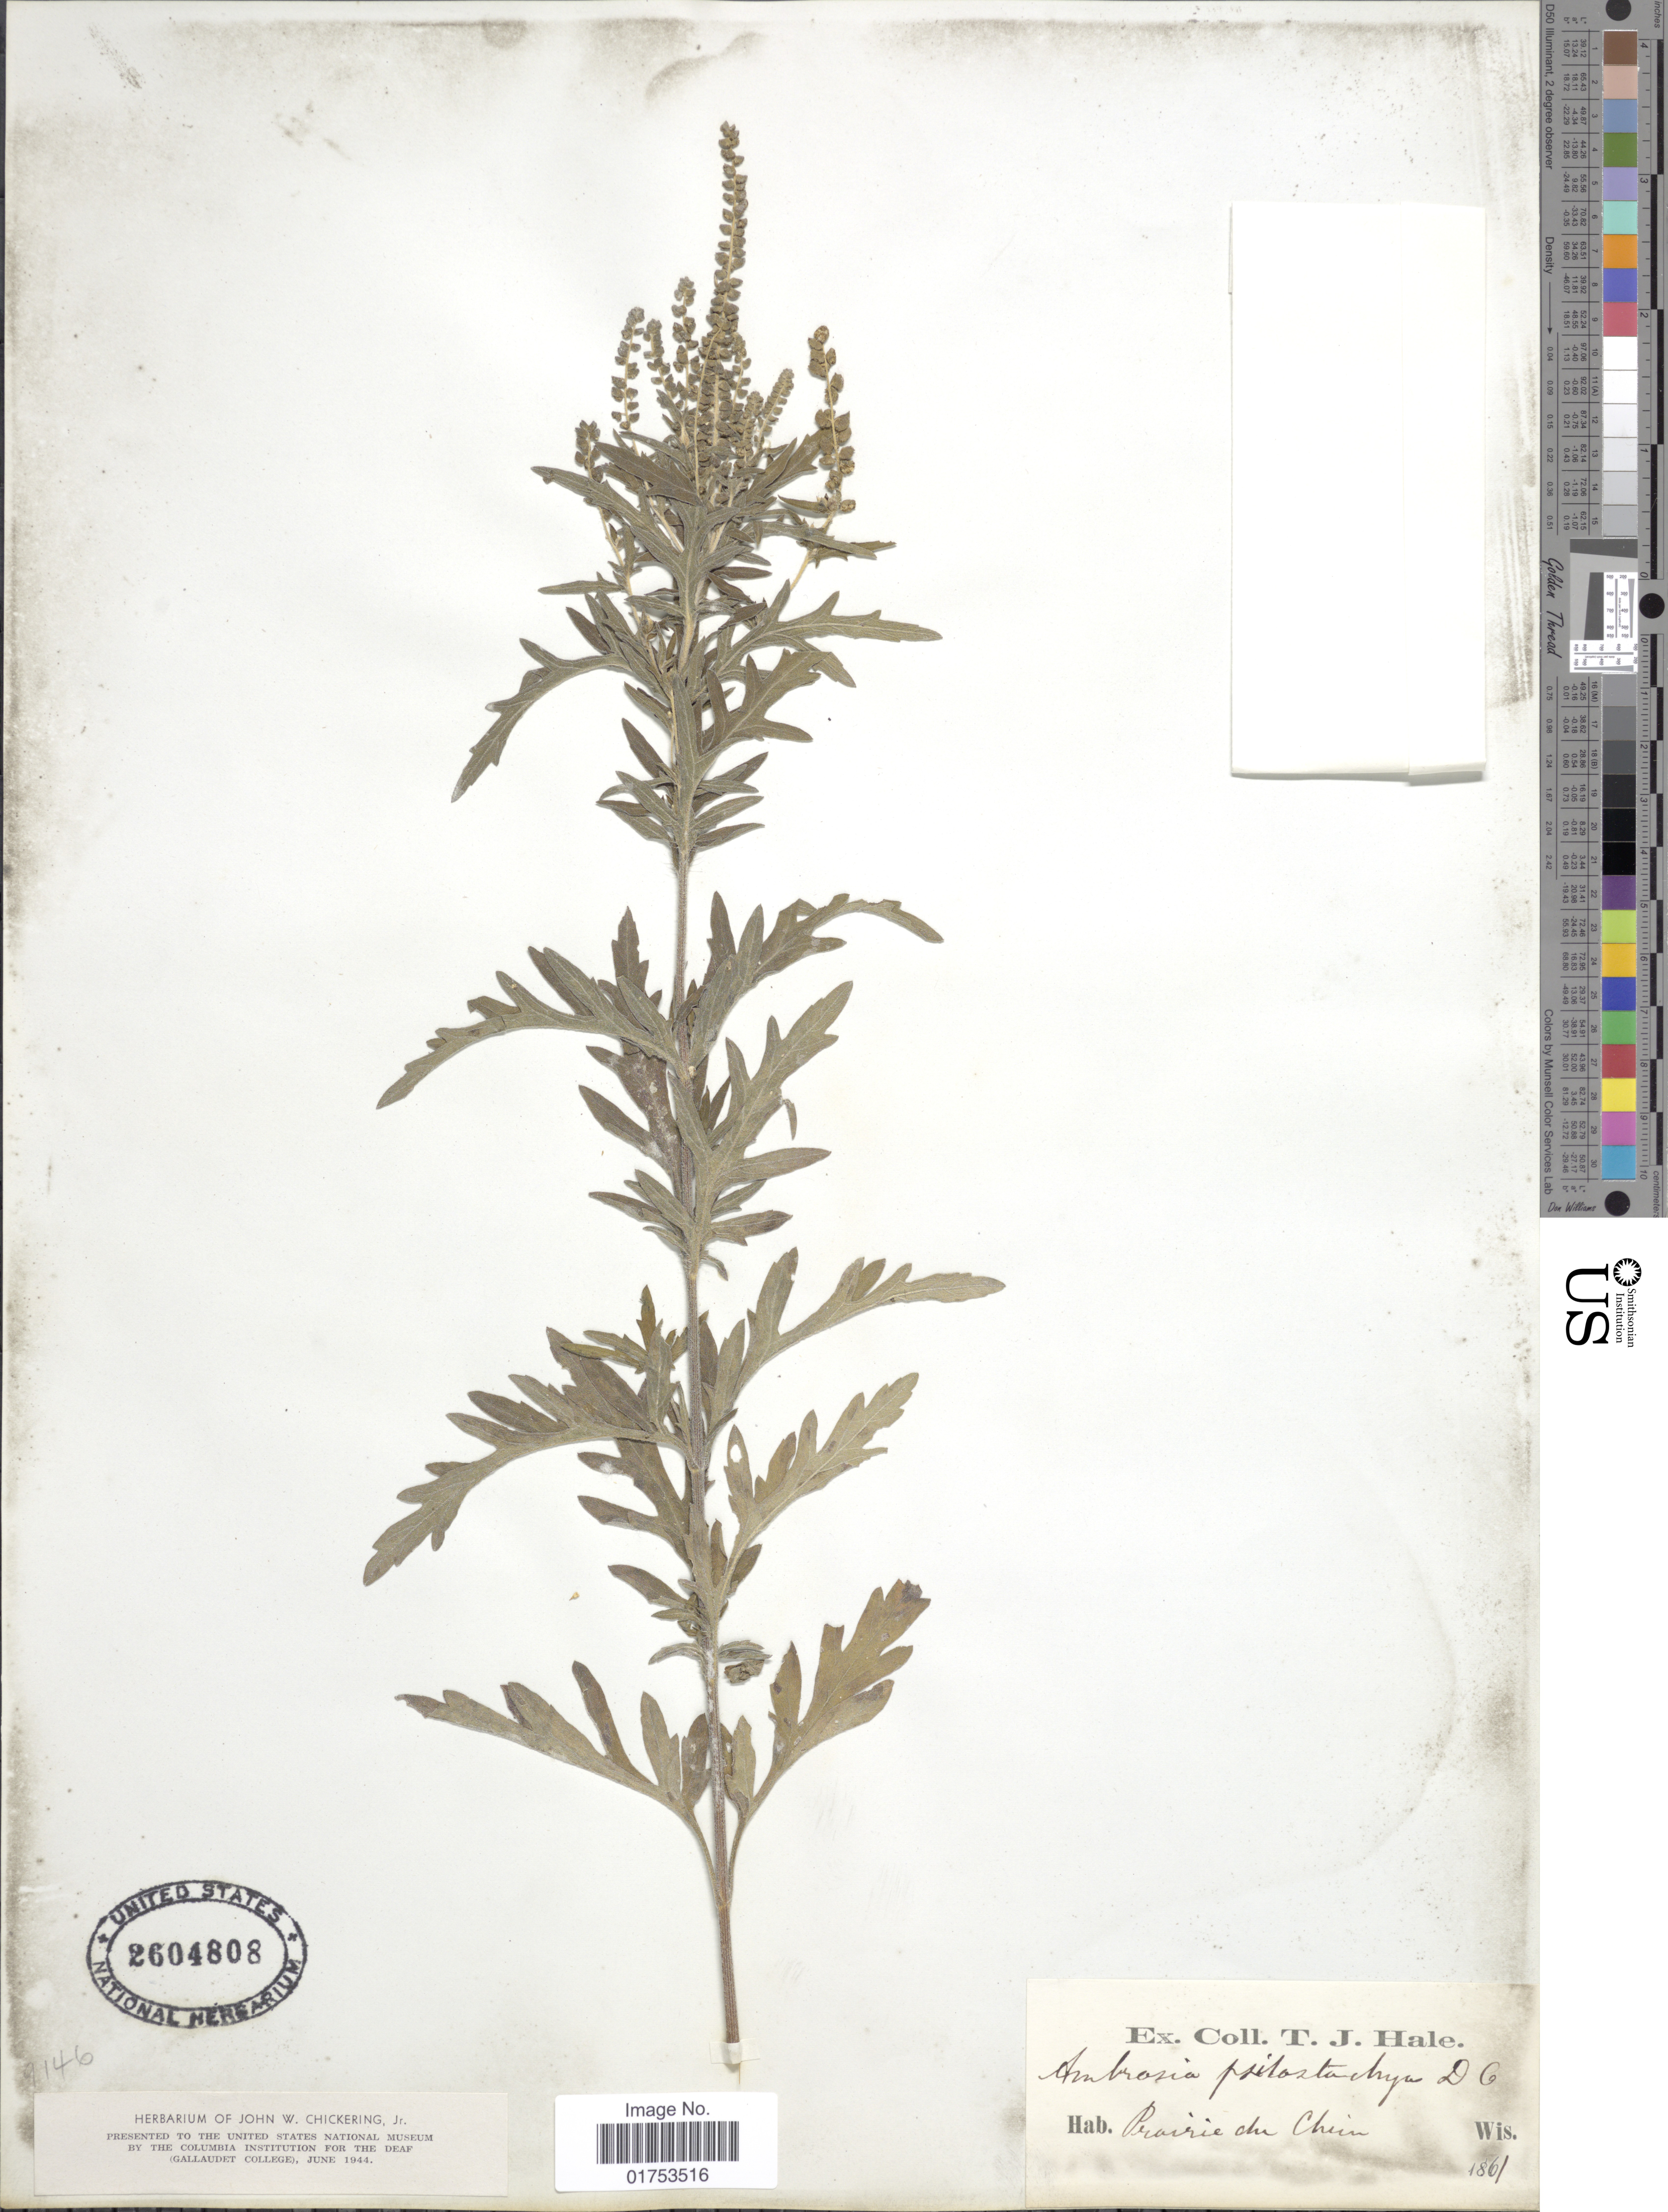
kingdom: Plantae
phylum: Tracheophyta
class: Magnoliopsida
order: Asterales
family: Asteraceae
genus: Ambrosia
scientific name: Ambrosia psilostachya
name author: DC.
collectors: T. Hale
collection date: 1861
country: United States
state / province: Wisconsin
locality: Prairie du Chien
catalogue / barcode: US 2604808